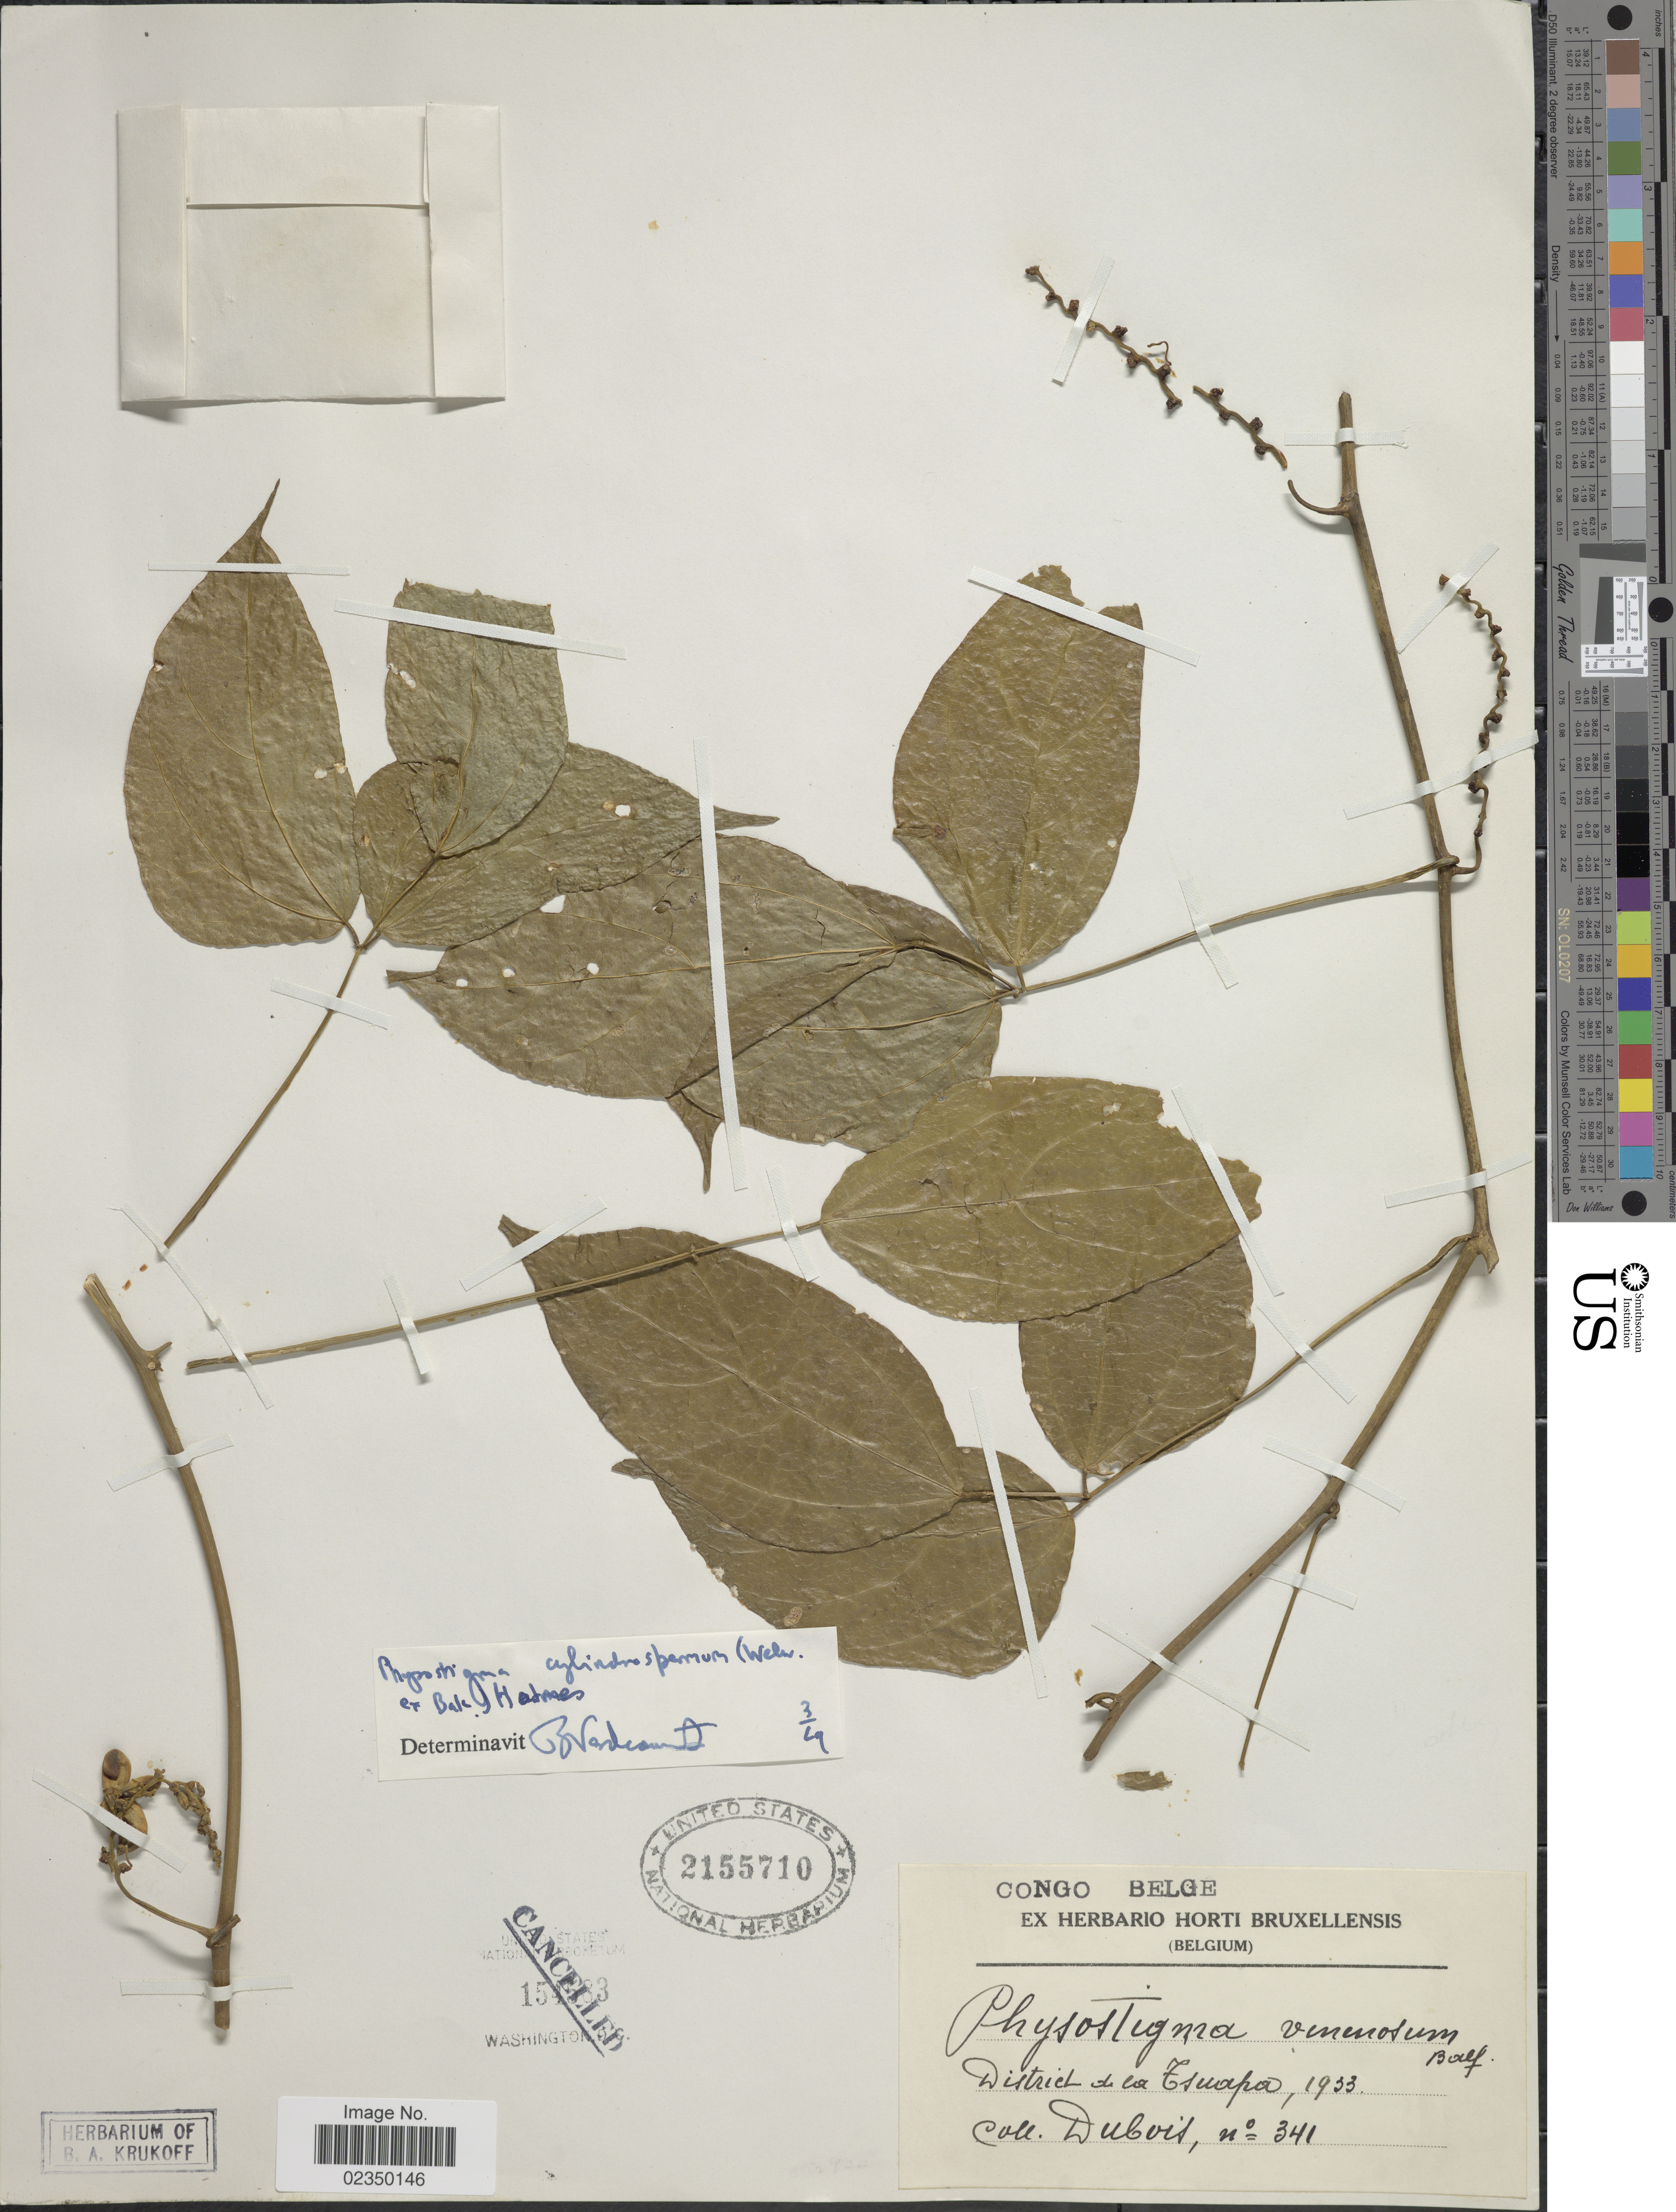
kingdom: Plantae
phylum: Tracheophyta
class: Magnoliopsida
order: Fabales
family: Fabaceae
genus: Physostigma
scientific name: Physostigma cylindrospermum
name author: E.M. Holmes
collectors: -. Dubois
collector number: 341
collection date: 1933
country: Congo, Democratic Republic of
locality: Congo Belge, District de la Tsuapa.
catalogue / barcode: US 2155710